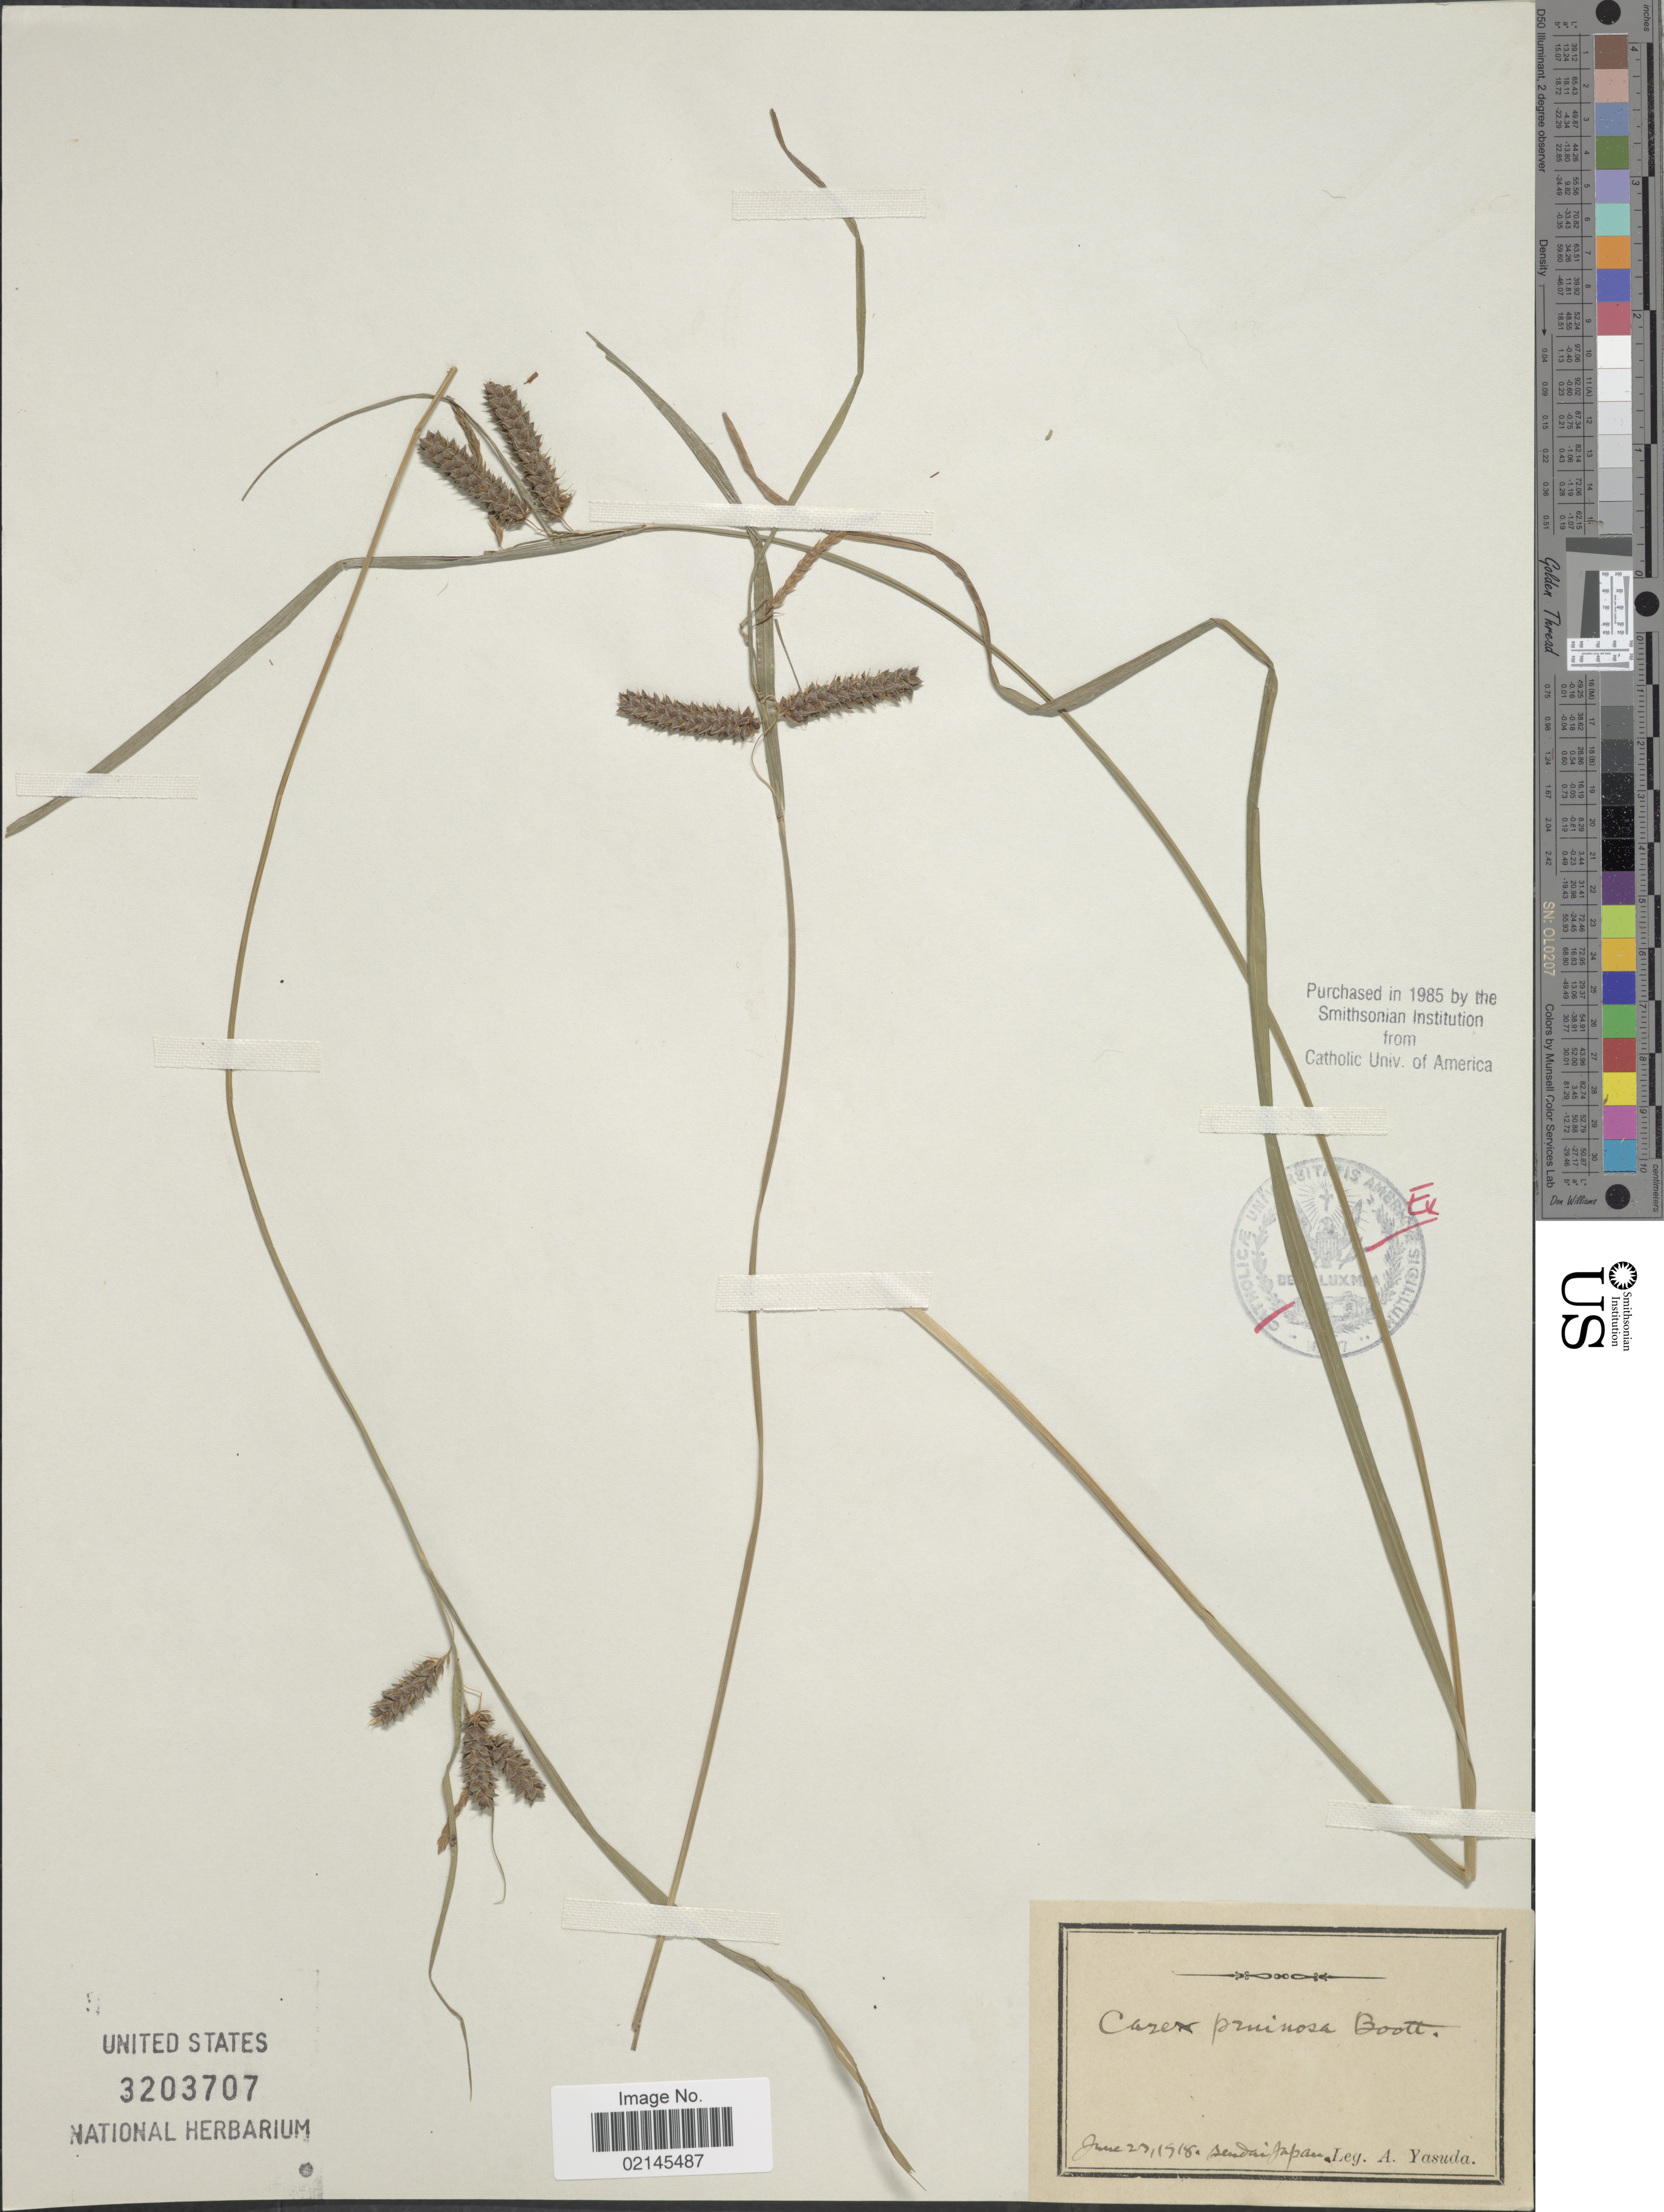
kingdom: Plantae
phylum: Tracheophyta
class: Liliopsida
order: Poales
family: Cyperaceae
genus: Carex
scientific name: Carex pruinosa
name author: Boott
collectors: A. Yasuda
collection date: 1918-06-27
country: Japan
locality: Sendai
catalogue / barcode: US 3203707